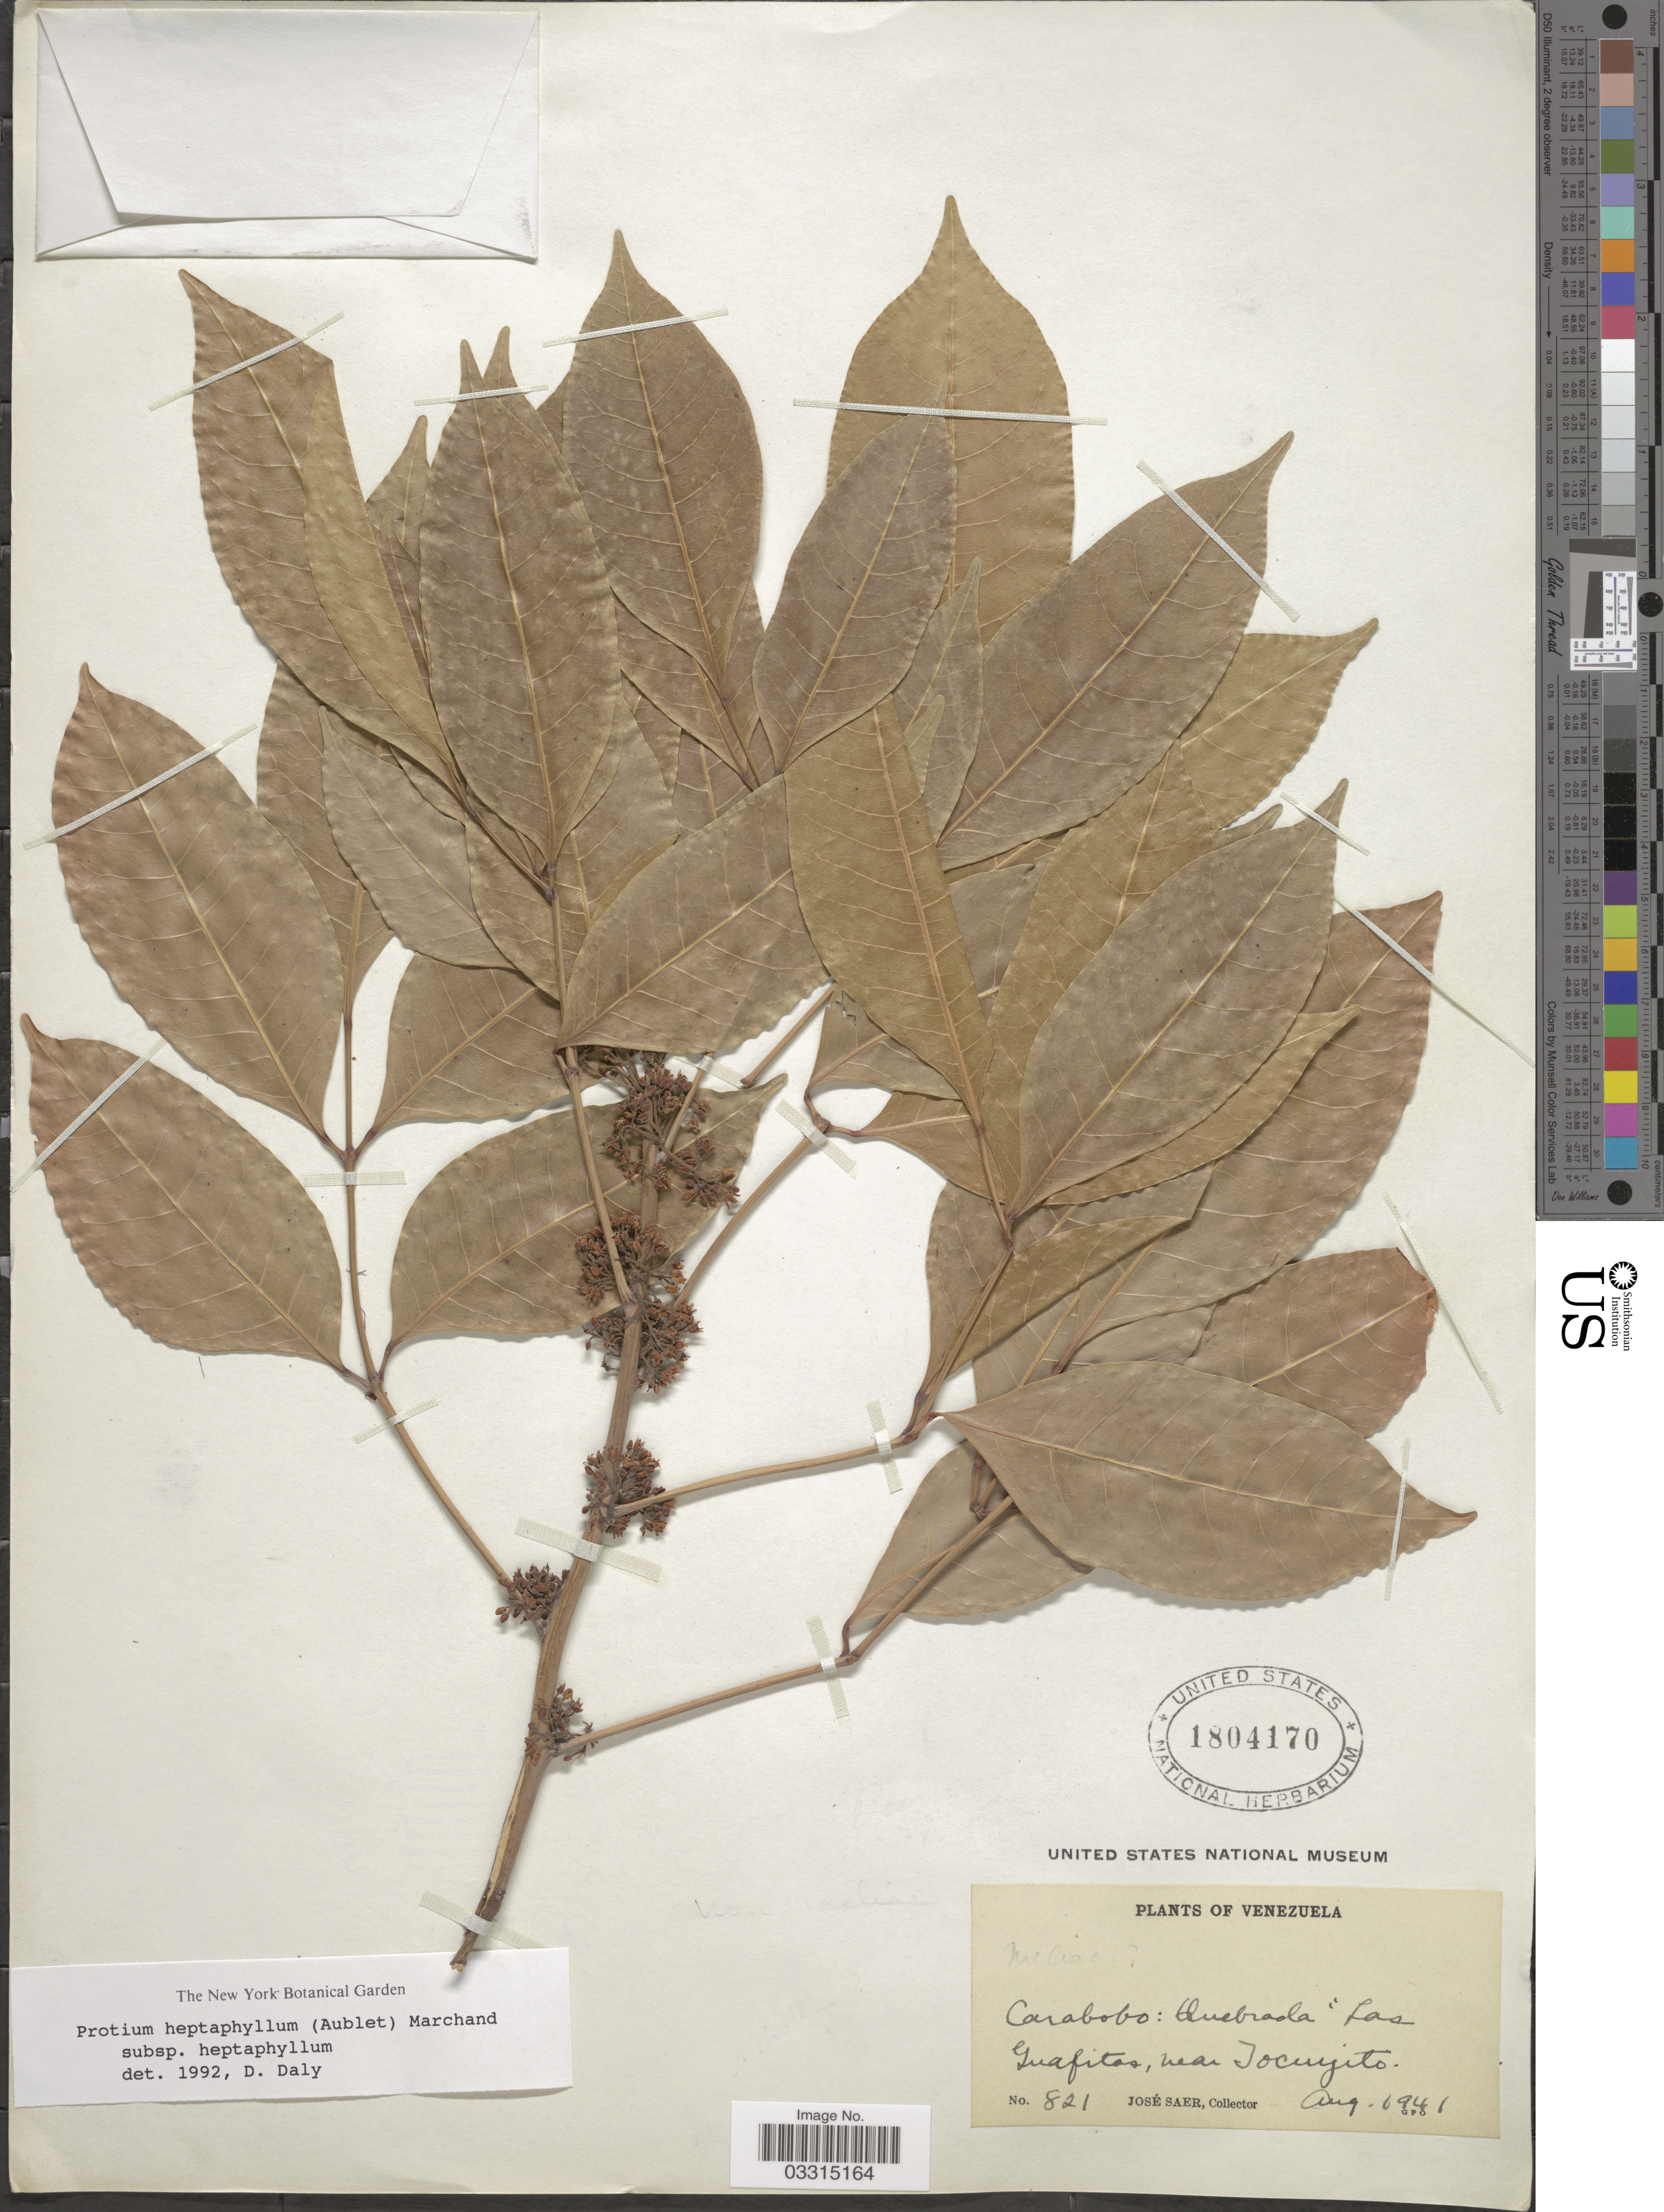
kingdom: Plantae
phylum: Tracheophyta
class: Magnoliopsida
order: Sapindales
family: Burseraceae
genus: Protium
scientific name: Protium heptaphyllum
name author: (Aubl.) Marchand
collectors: J. Saer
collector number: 821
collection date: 1941-08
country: Venezuela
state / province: Carabobo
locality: Quebrada Las Gufitas, near Tocuyito.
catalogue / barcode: US 1804170